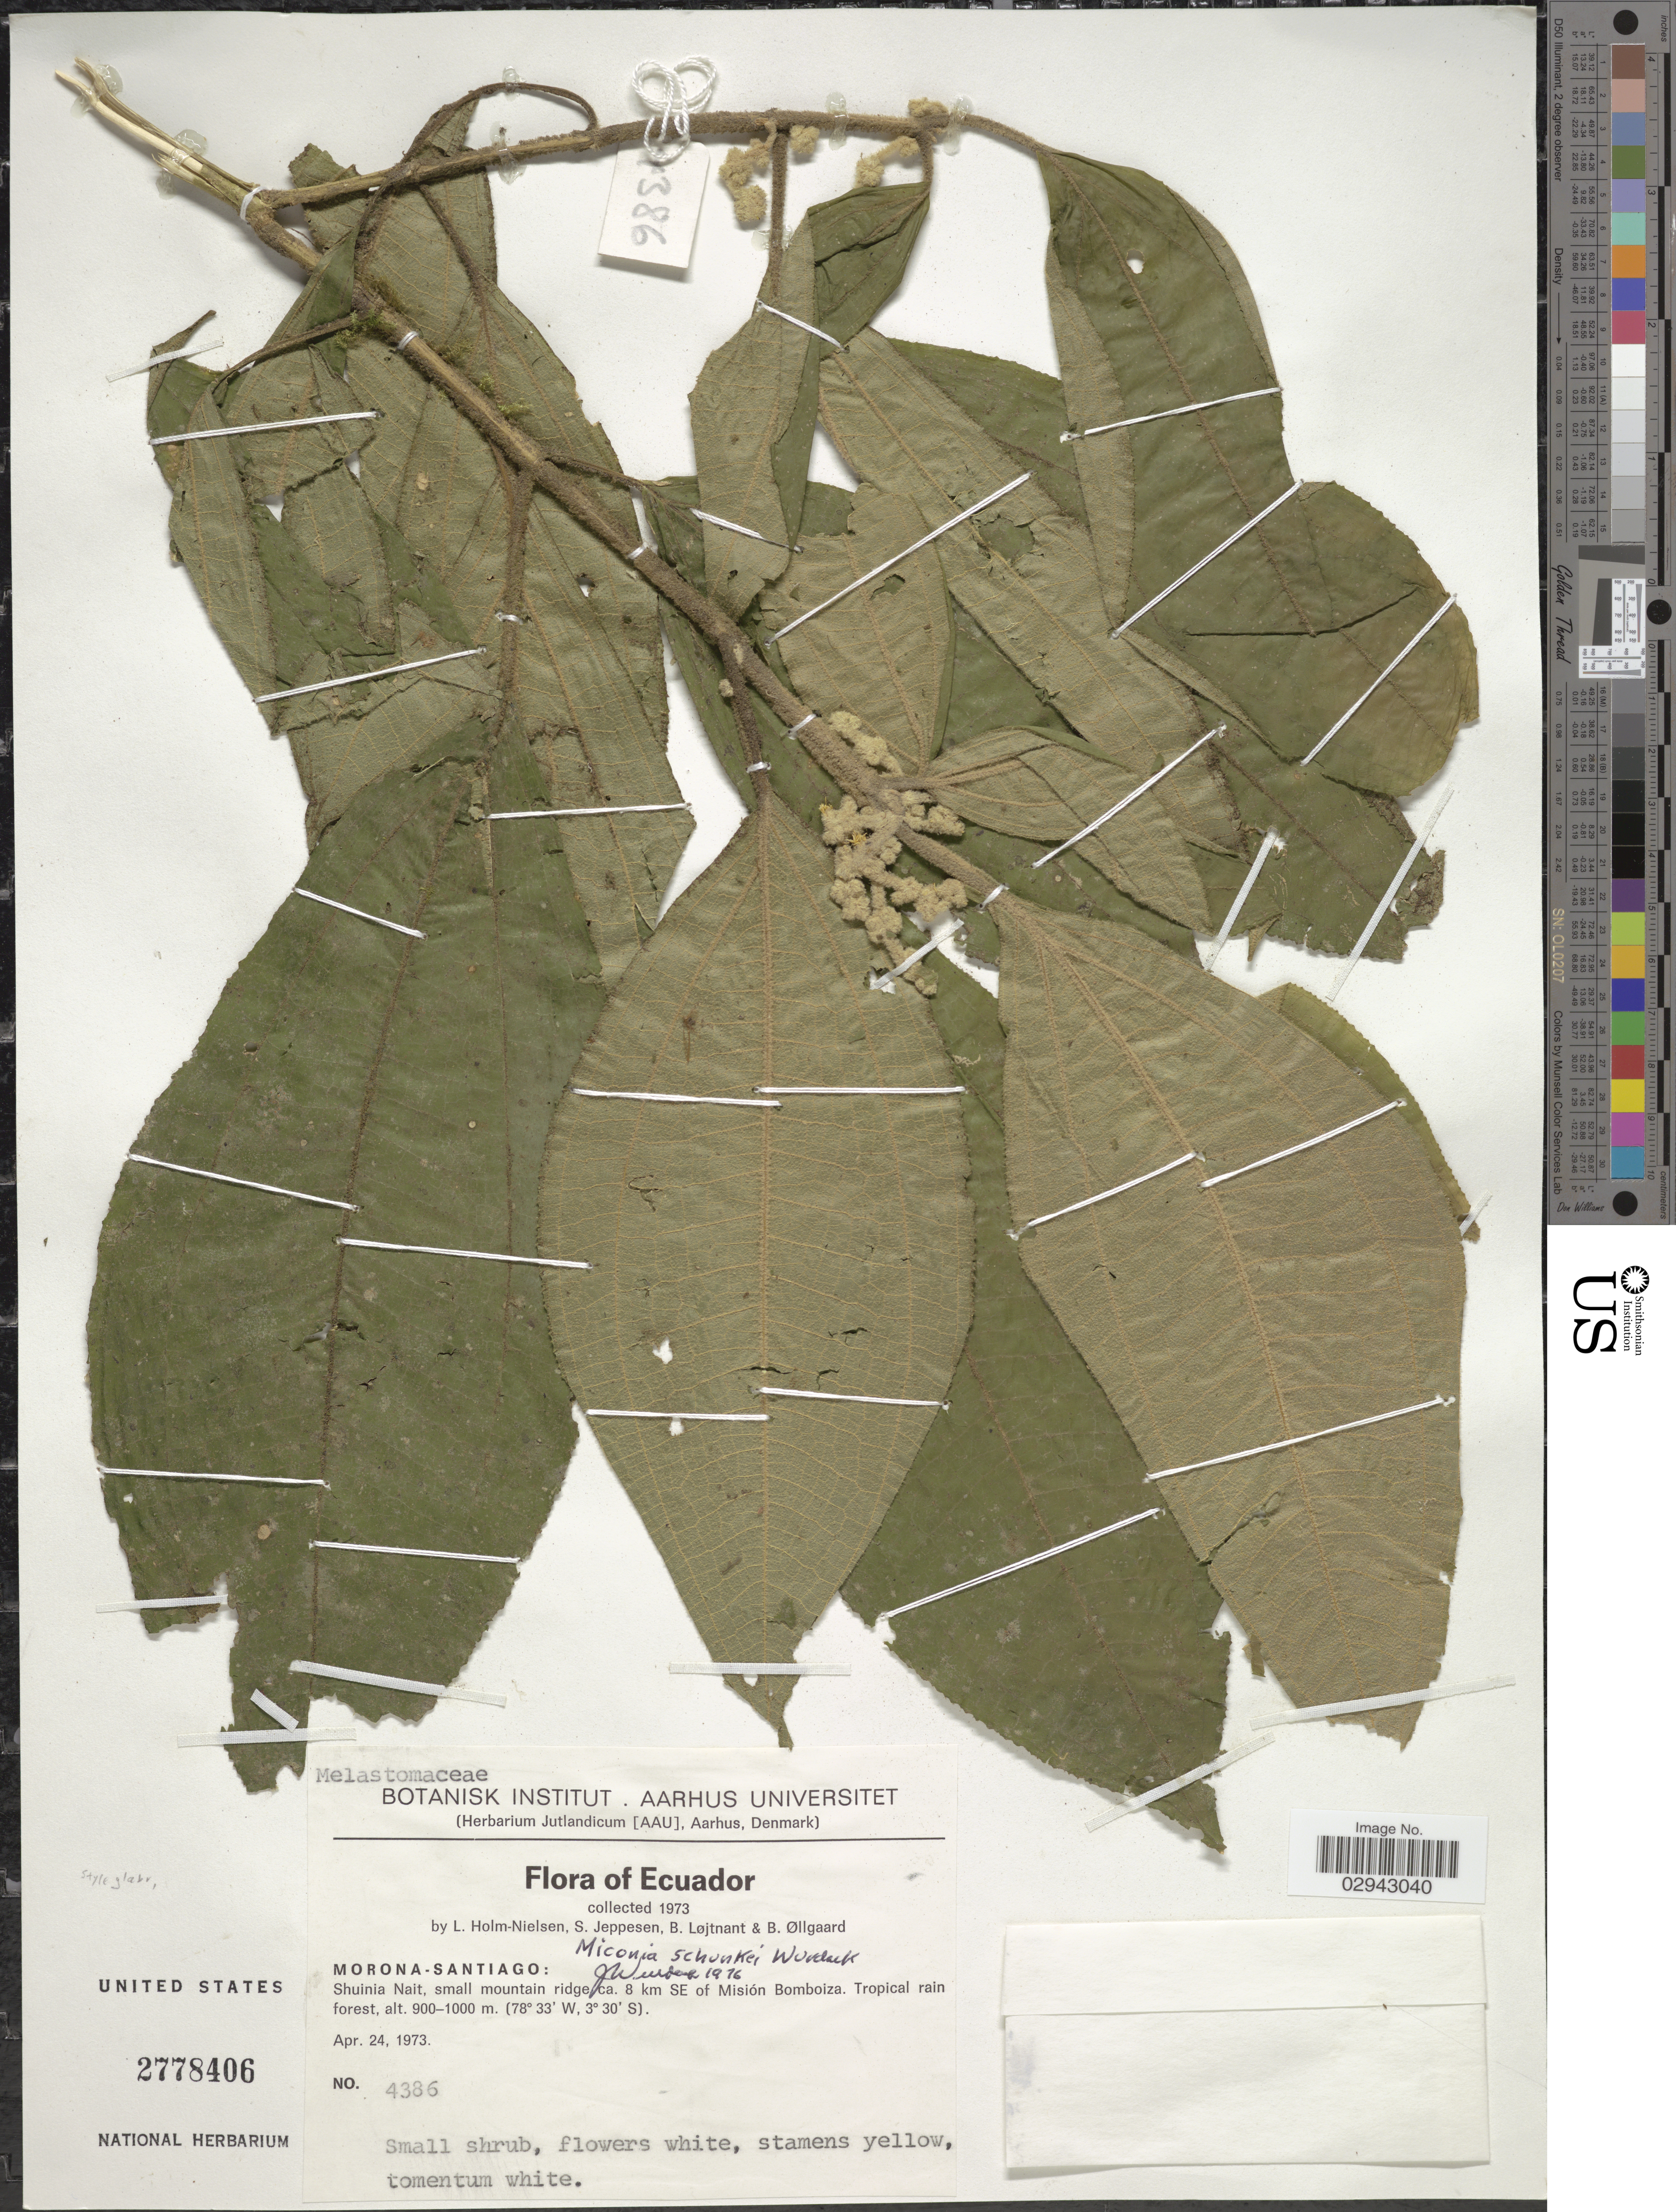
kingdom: Plantae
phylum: Tracheophyta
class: Magnoliopsida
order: Myrtales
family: Melastomataceae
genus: Miconia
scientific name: Miconia schunkei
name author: Wurdack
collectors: L. Holm-Nielsen, S. Jeppesen, B. Löjtnant & B. Øllgaard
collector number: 4386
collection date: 1973-04-24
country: Ecuador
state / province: Morona-Santiago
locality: Shuinia Nait, small mountain ridge ca. 8 km SE of Misión Bomboiza.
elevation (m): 900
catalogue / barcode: US 2778406